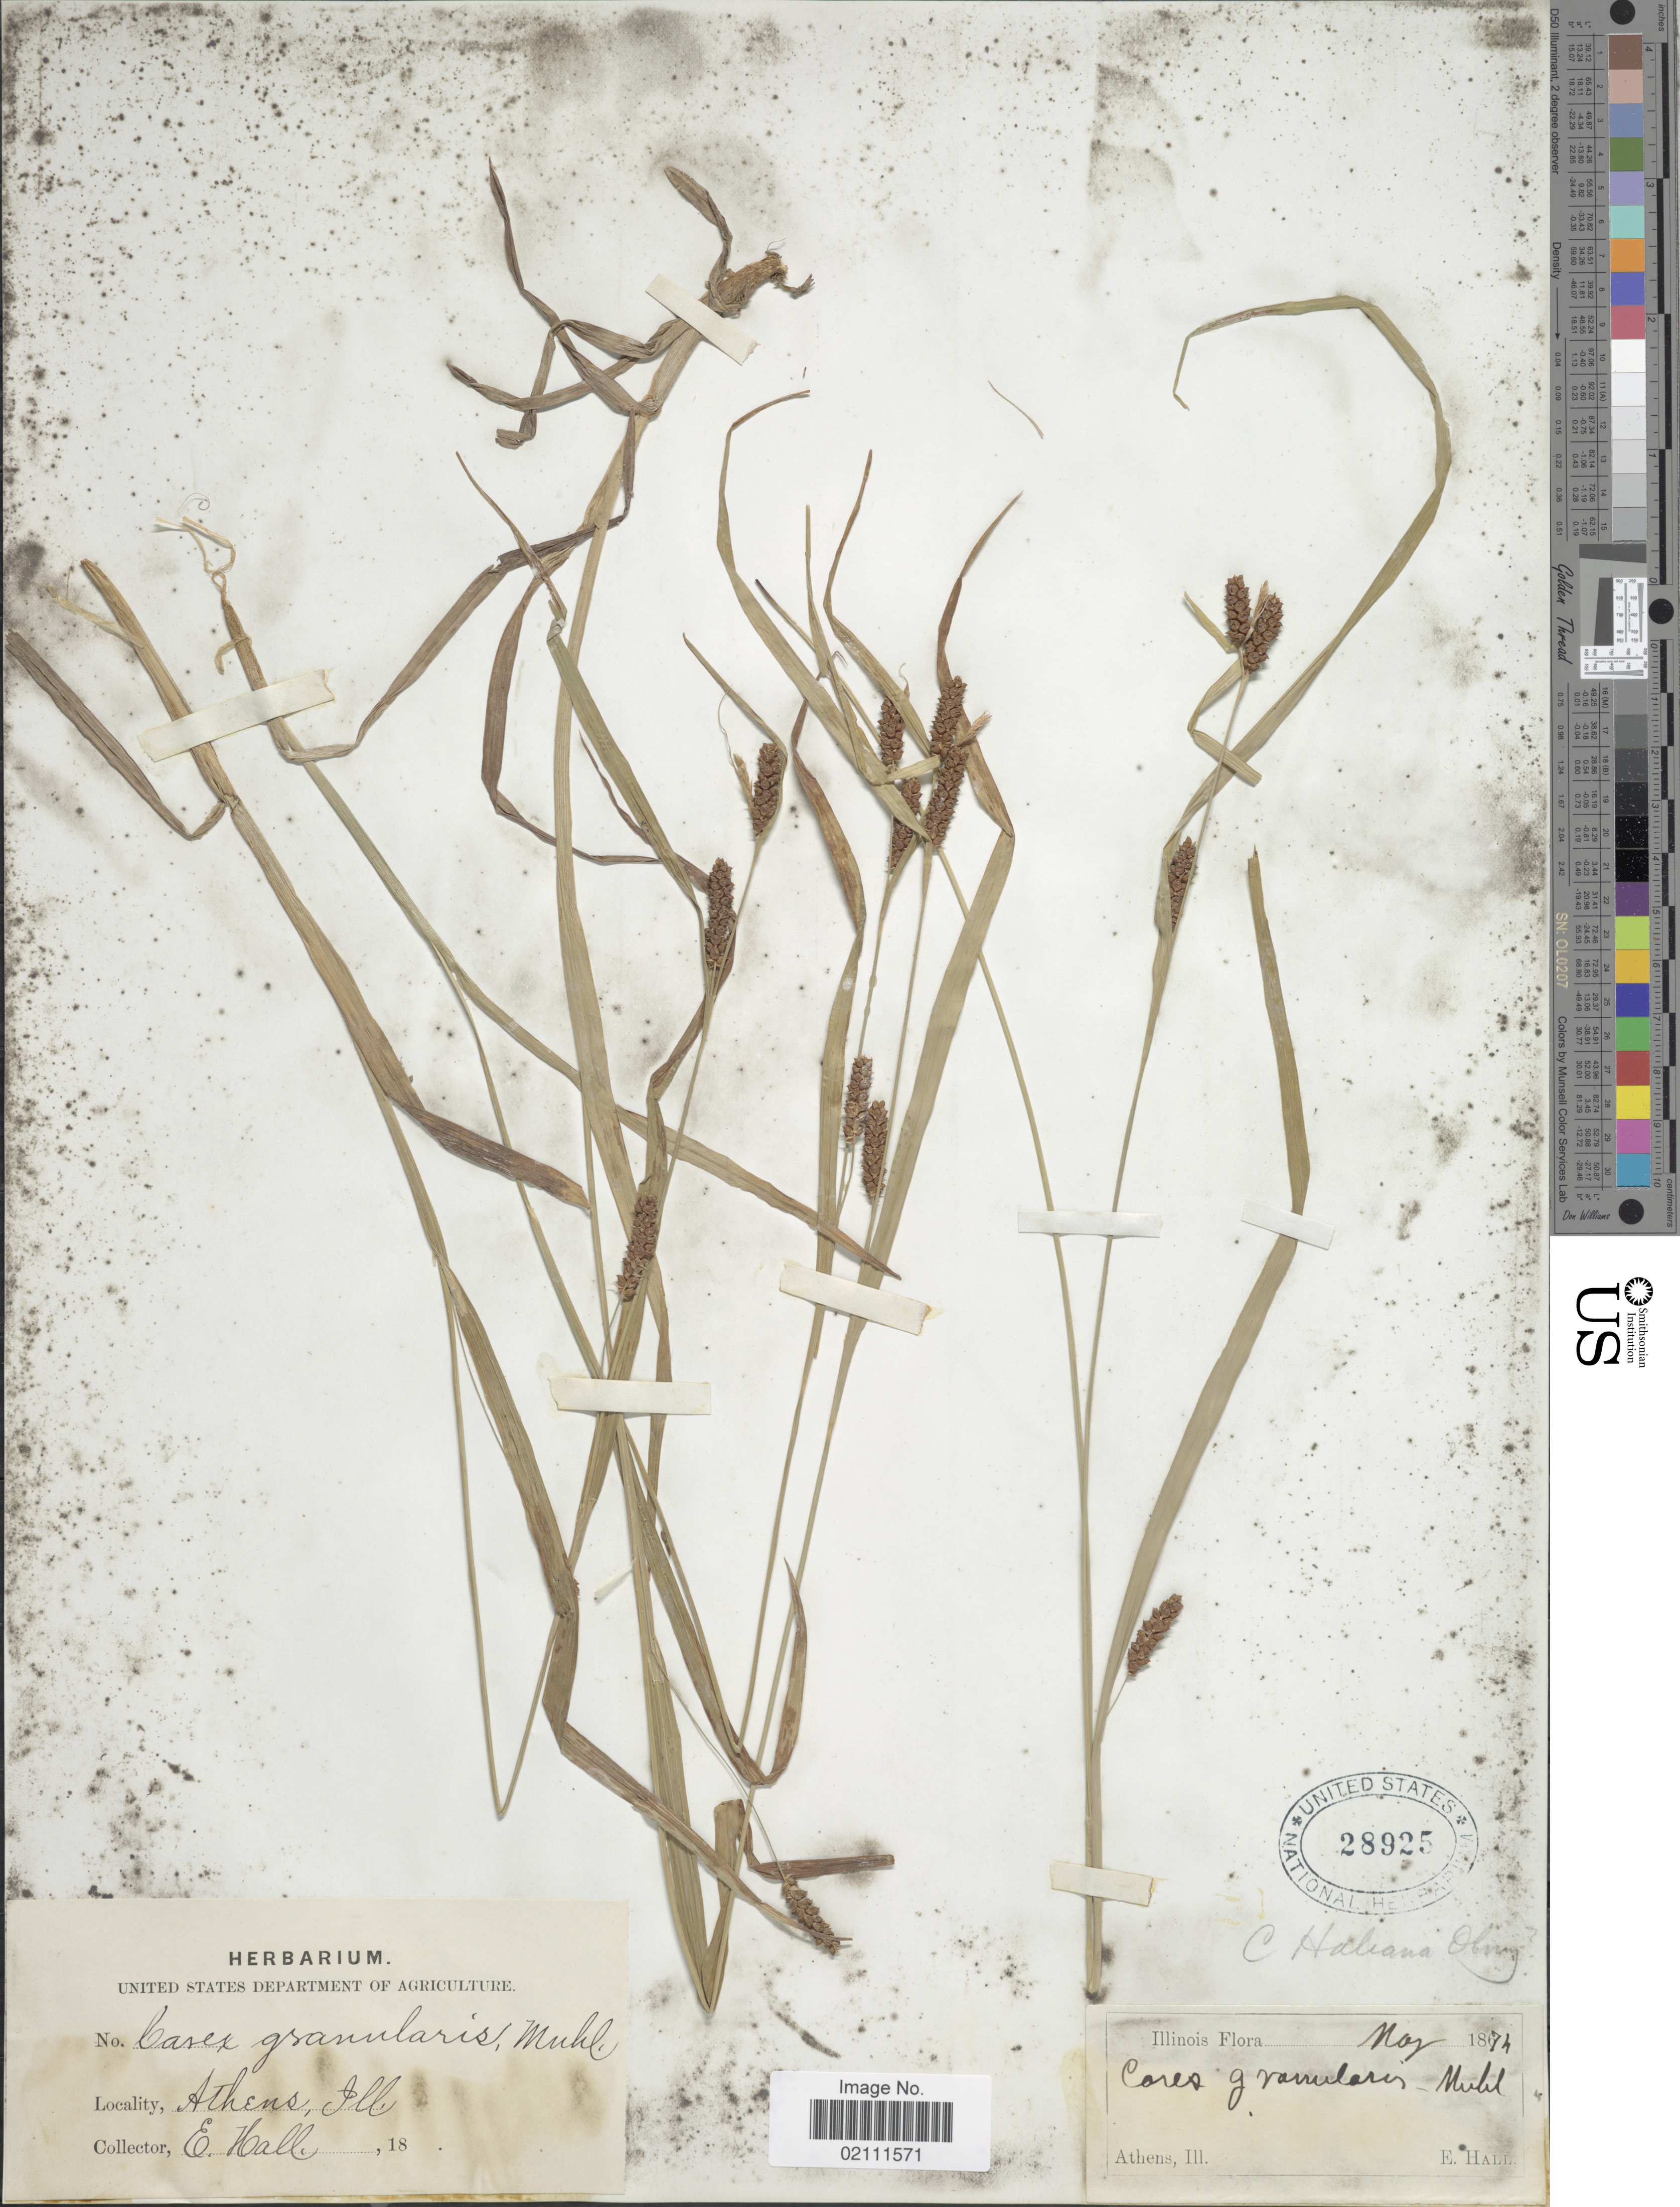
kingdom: Plantae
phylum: Tracheophyta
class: Liliopsida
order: Poales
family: Cyperaceae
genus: Carex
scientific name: Carex granularis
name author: Muhl. ex Willd.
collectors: E. Hall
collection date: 1874-05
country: United States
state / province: Illinois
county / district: Menard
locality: Athens.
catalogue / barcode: US 28925